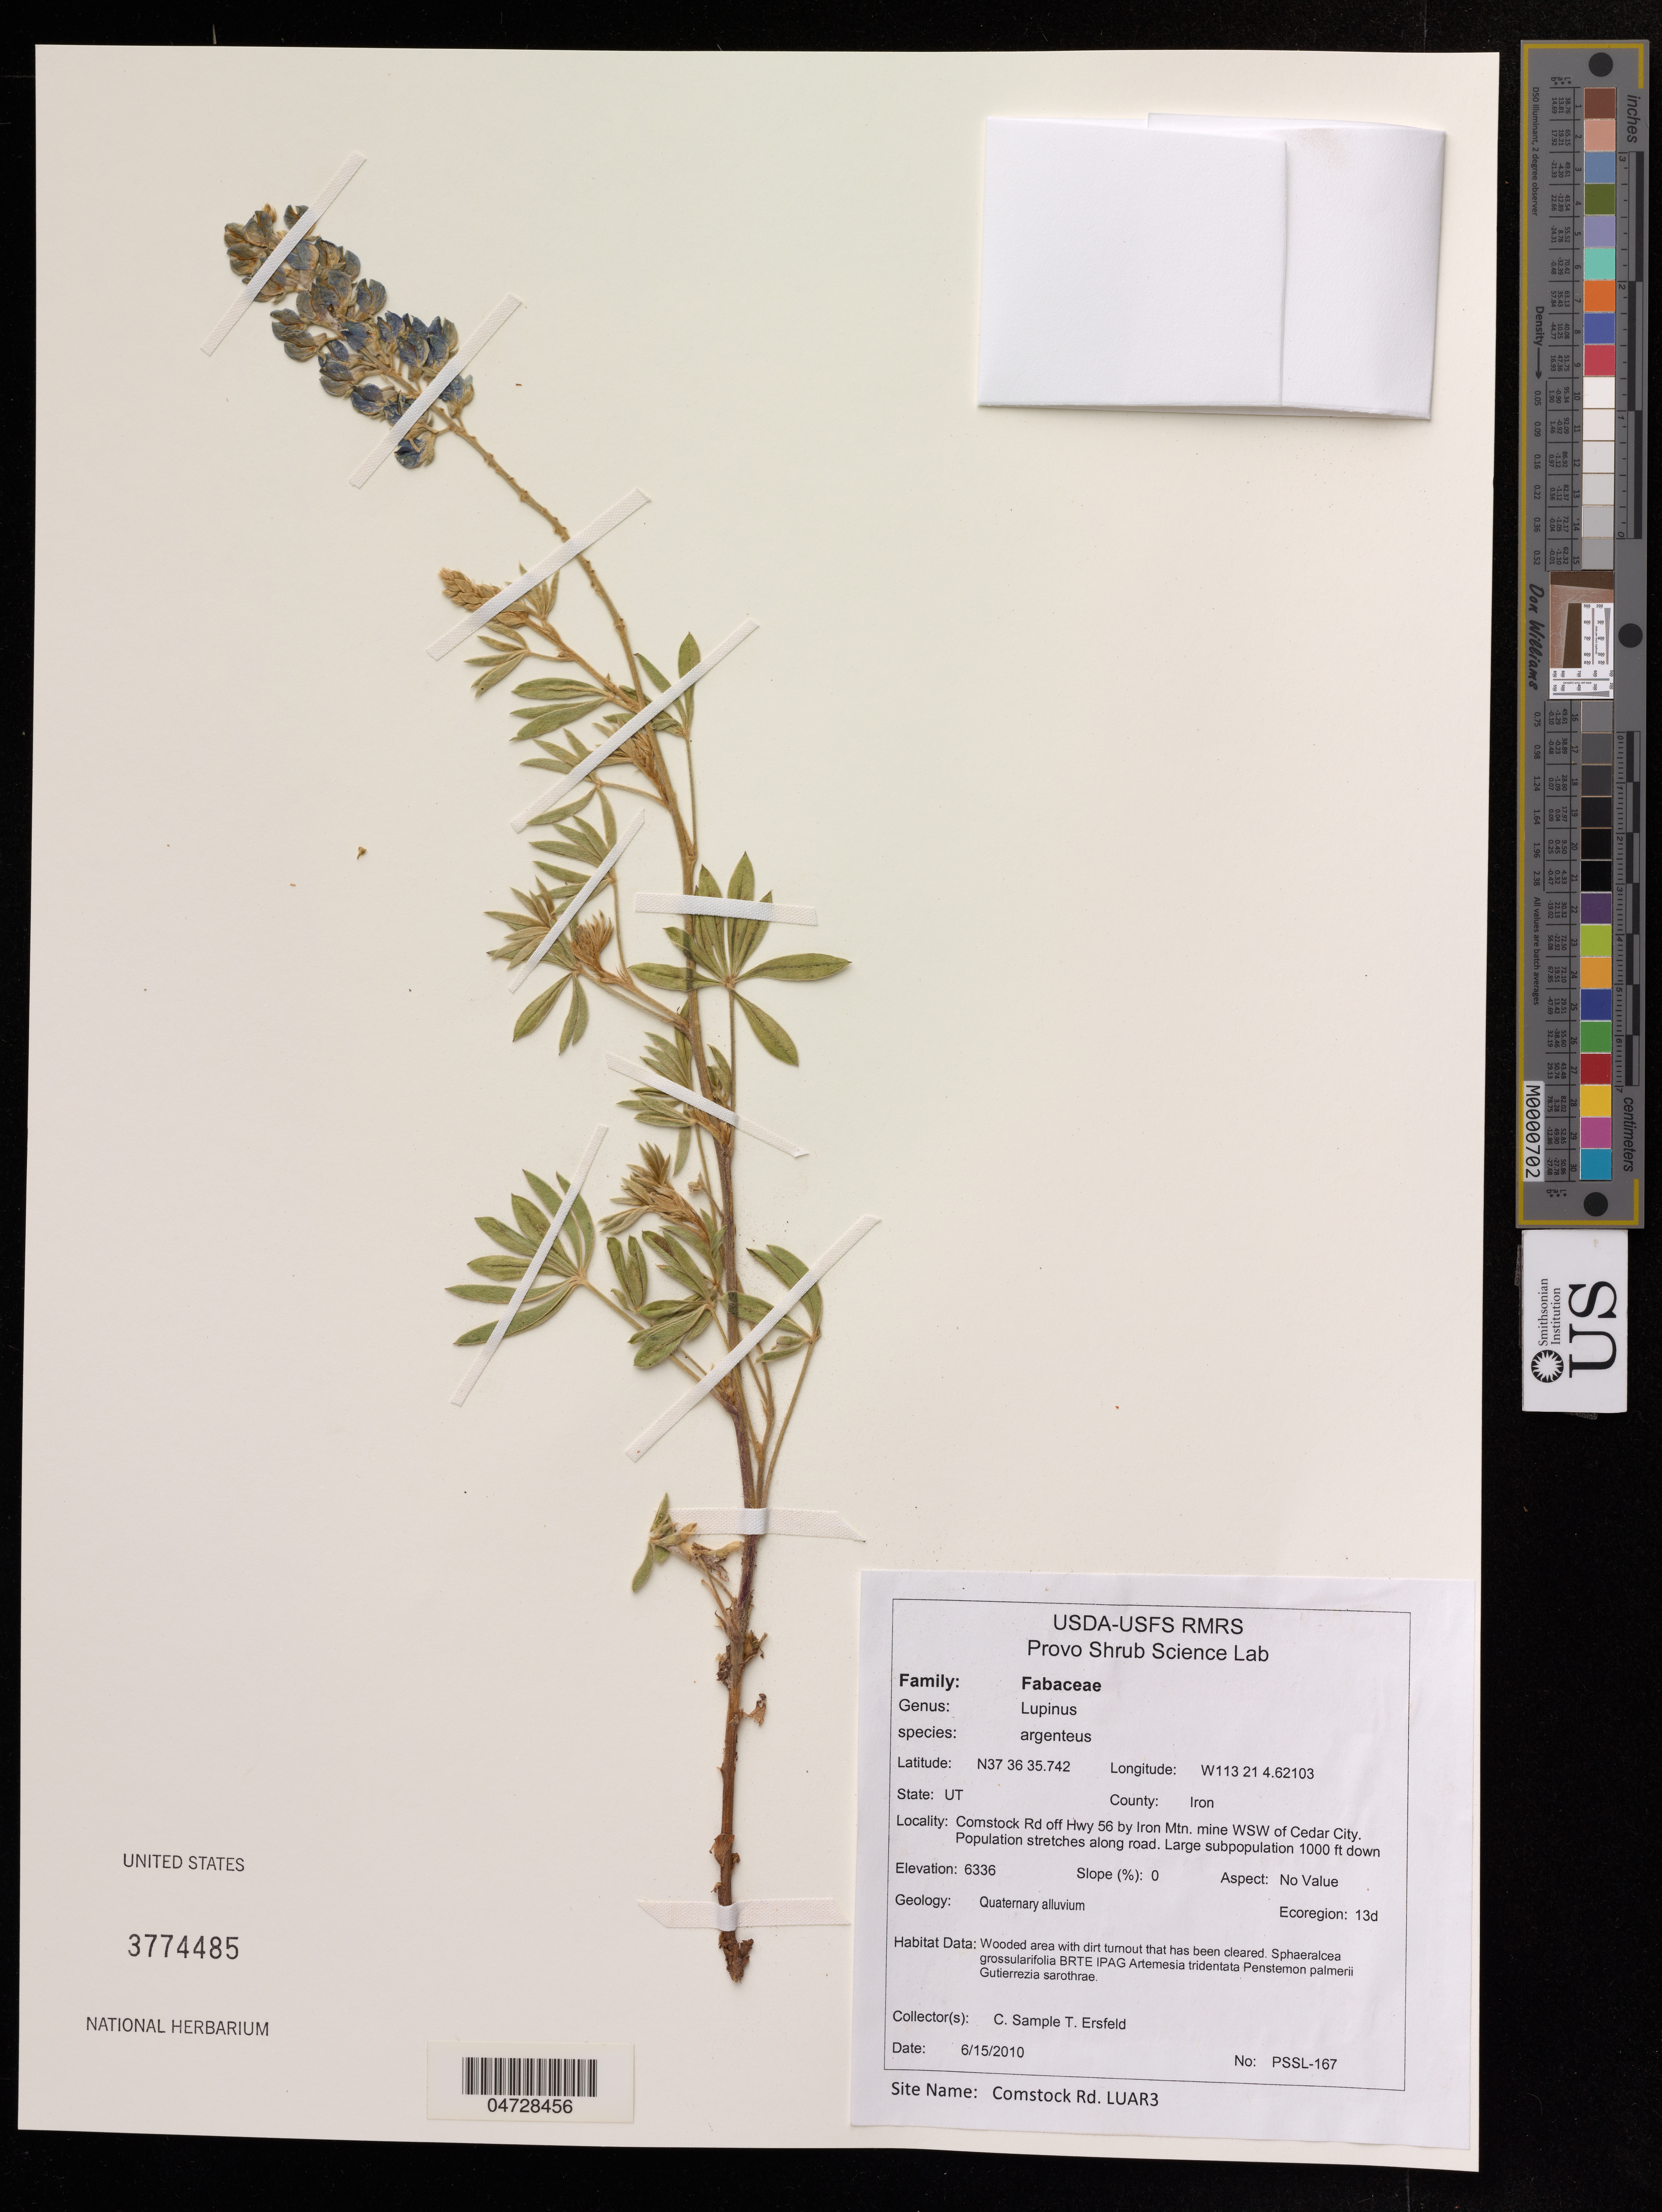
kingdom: Plantae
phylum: Tracheophyta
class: Magnoliopsida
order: Fabales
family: Fabaceae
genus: Lupinus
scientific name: Lupinus argenteus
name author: Pursh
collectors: C. Sample & T. Ersfeld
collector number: PSSL-167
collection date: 2010-06-15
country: United States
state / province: Utah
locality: Cornstock Rd off Hwy 56 by Iron Mtn. mine WSW of Cedar City.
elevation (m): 1931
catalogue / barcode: US 3774485